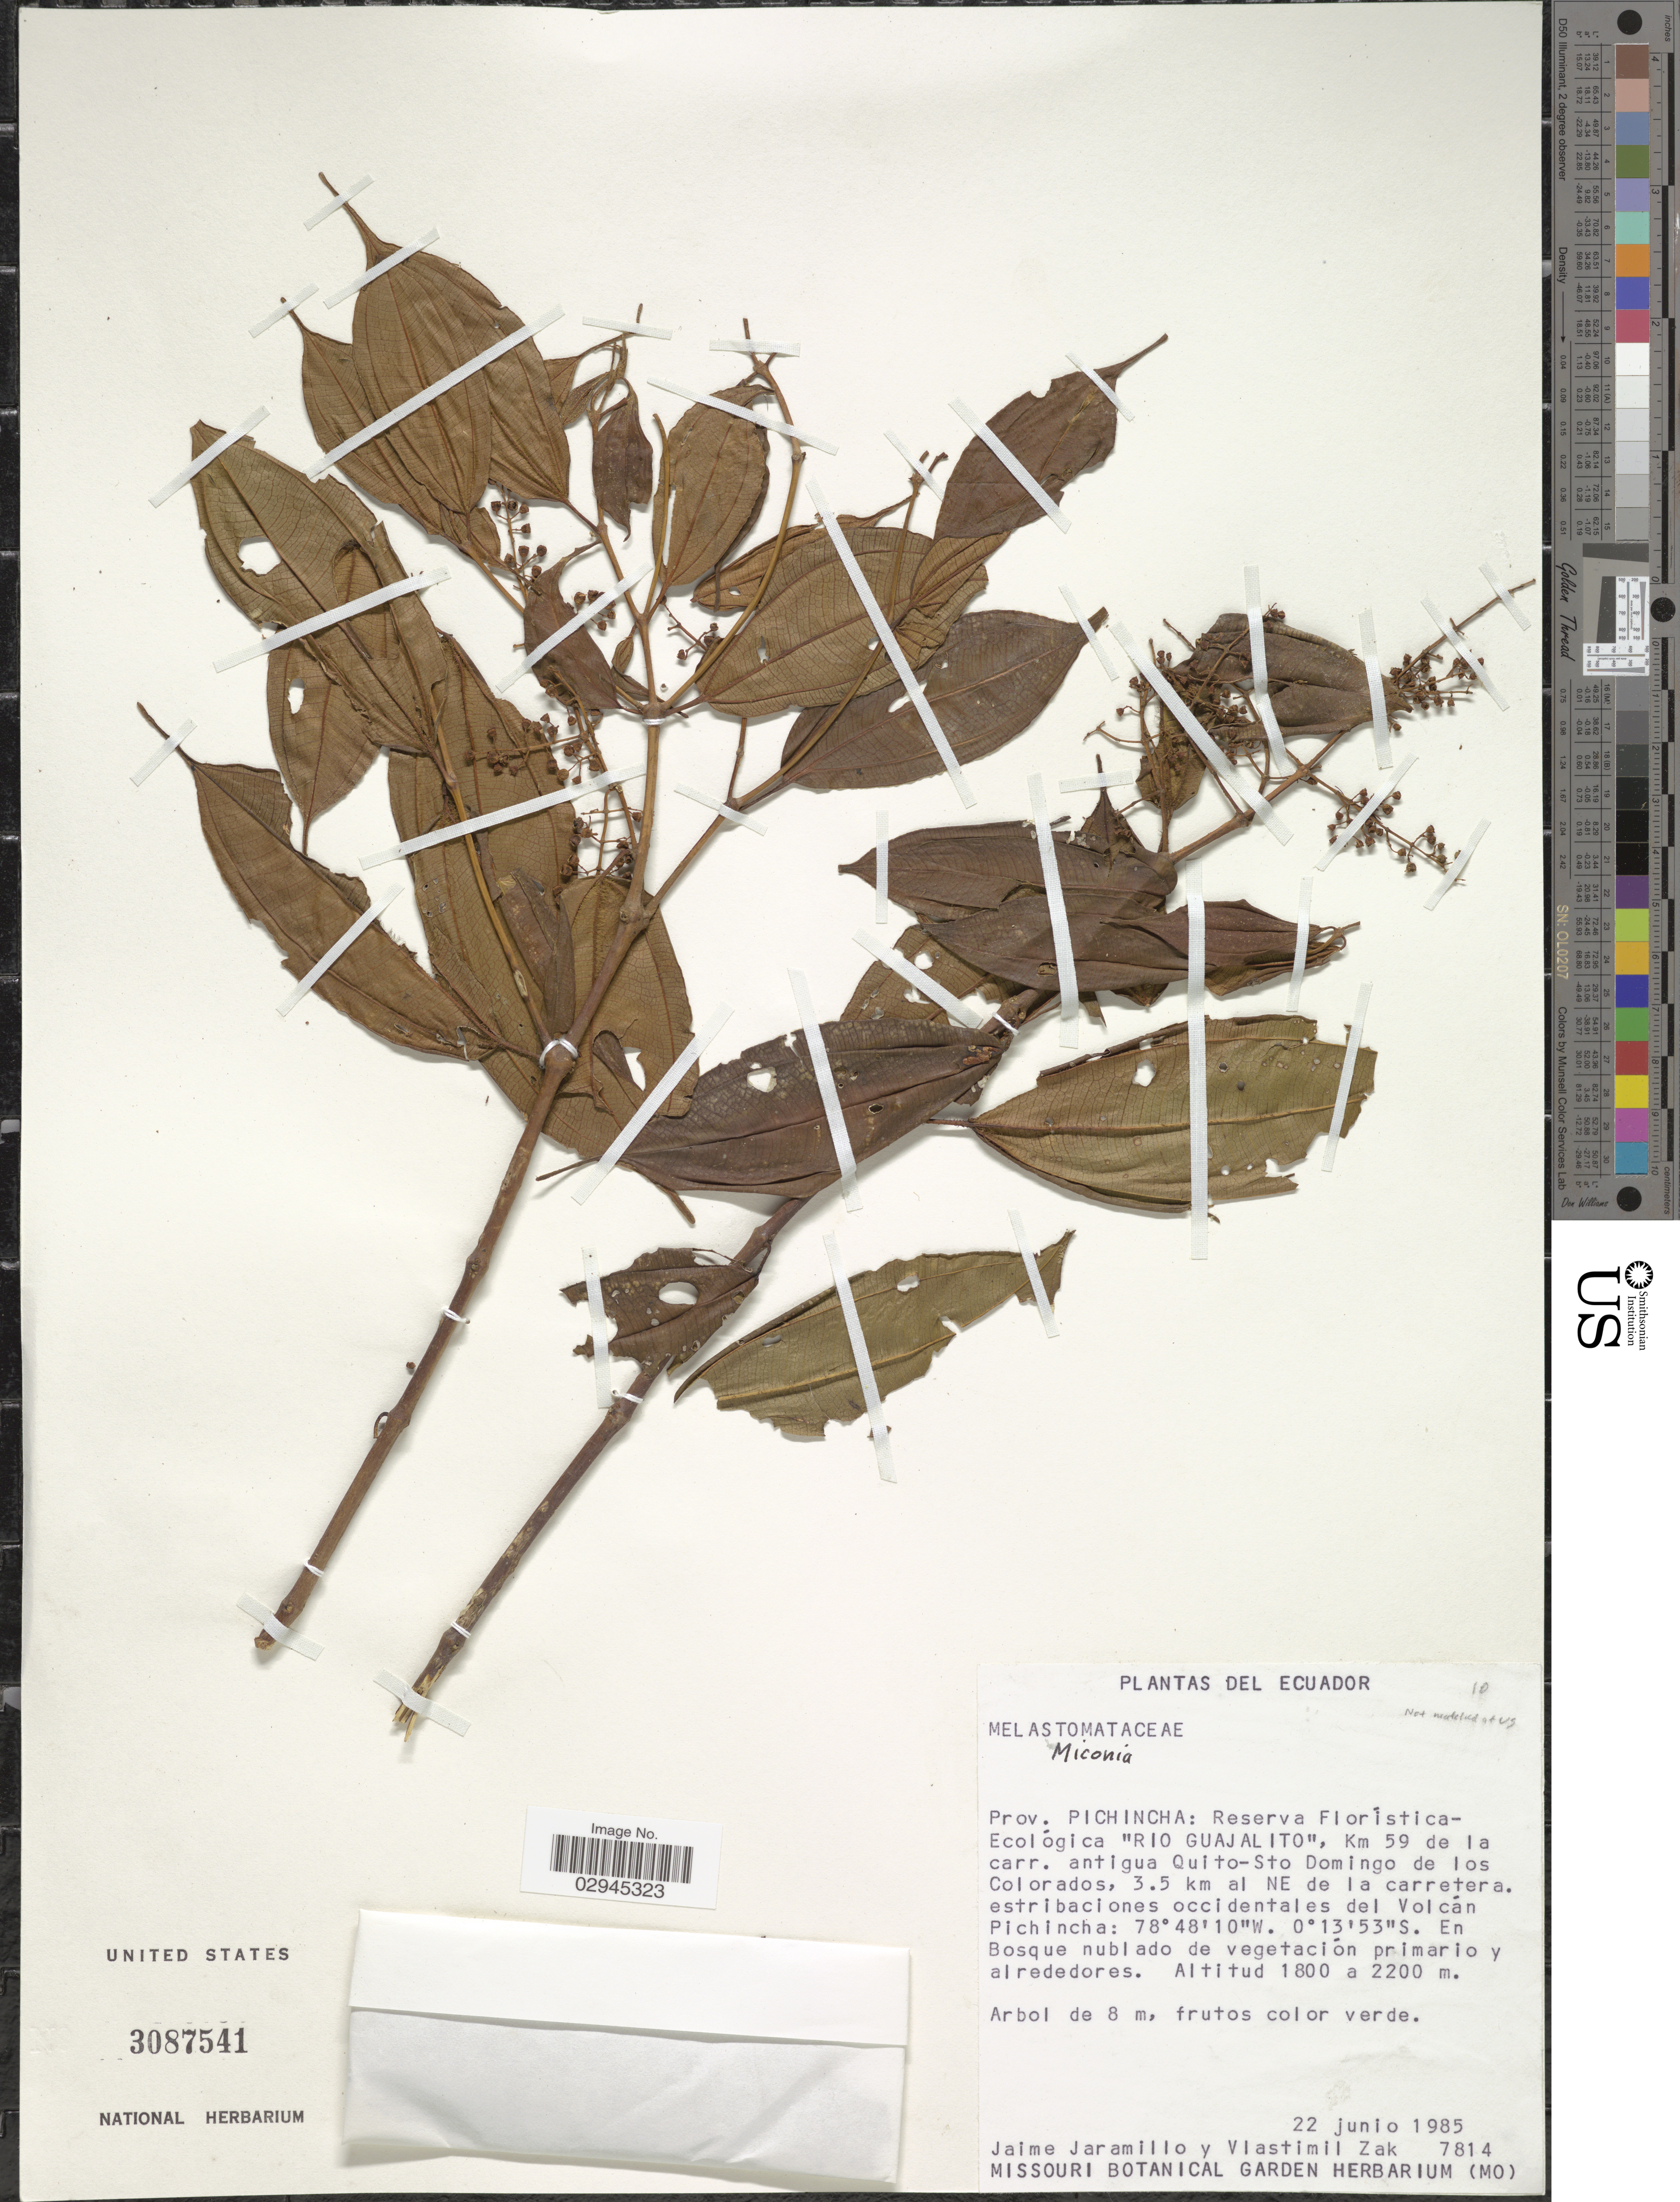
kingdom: Plantae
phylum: Tracheophyta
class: Magnoliopsida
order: Myrtales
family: Melastomataceae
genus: Miconia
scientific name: Miconia sp.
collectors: J. Jaramillo & V. Zak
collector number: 7814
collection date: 1985-06-22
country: Ecuador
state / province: Pichincha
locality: Reserva Florística-Ecológical "Rio Guajalito", Km 59 de la carr. antigua Quito-Sto Domingo de los Colorados, 3.5 km al NE de la carretera. estribaciones occidentales del Volcán Pichincha.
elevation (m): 1800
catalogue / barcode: US 3087541